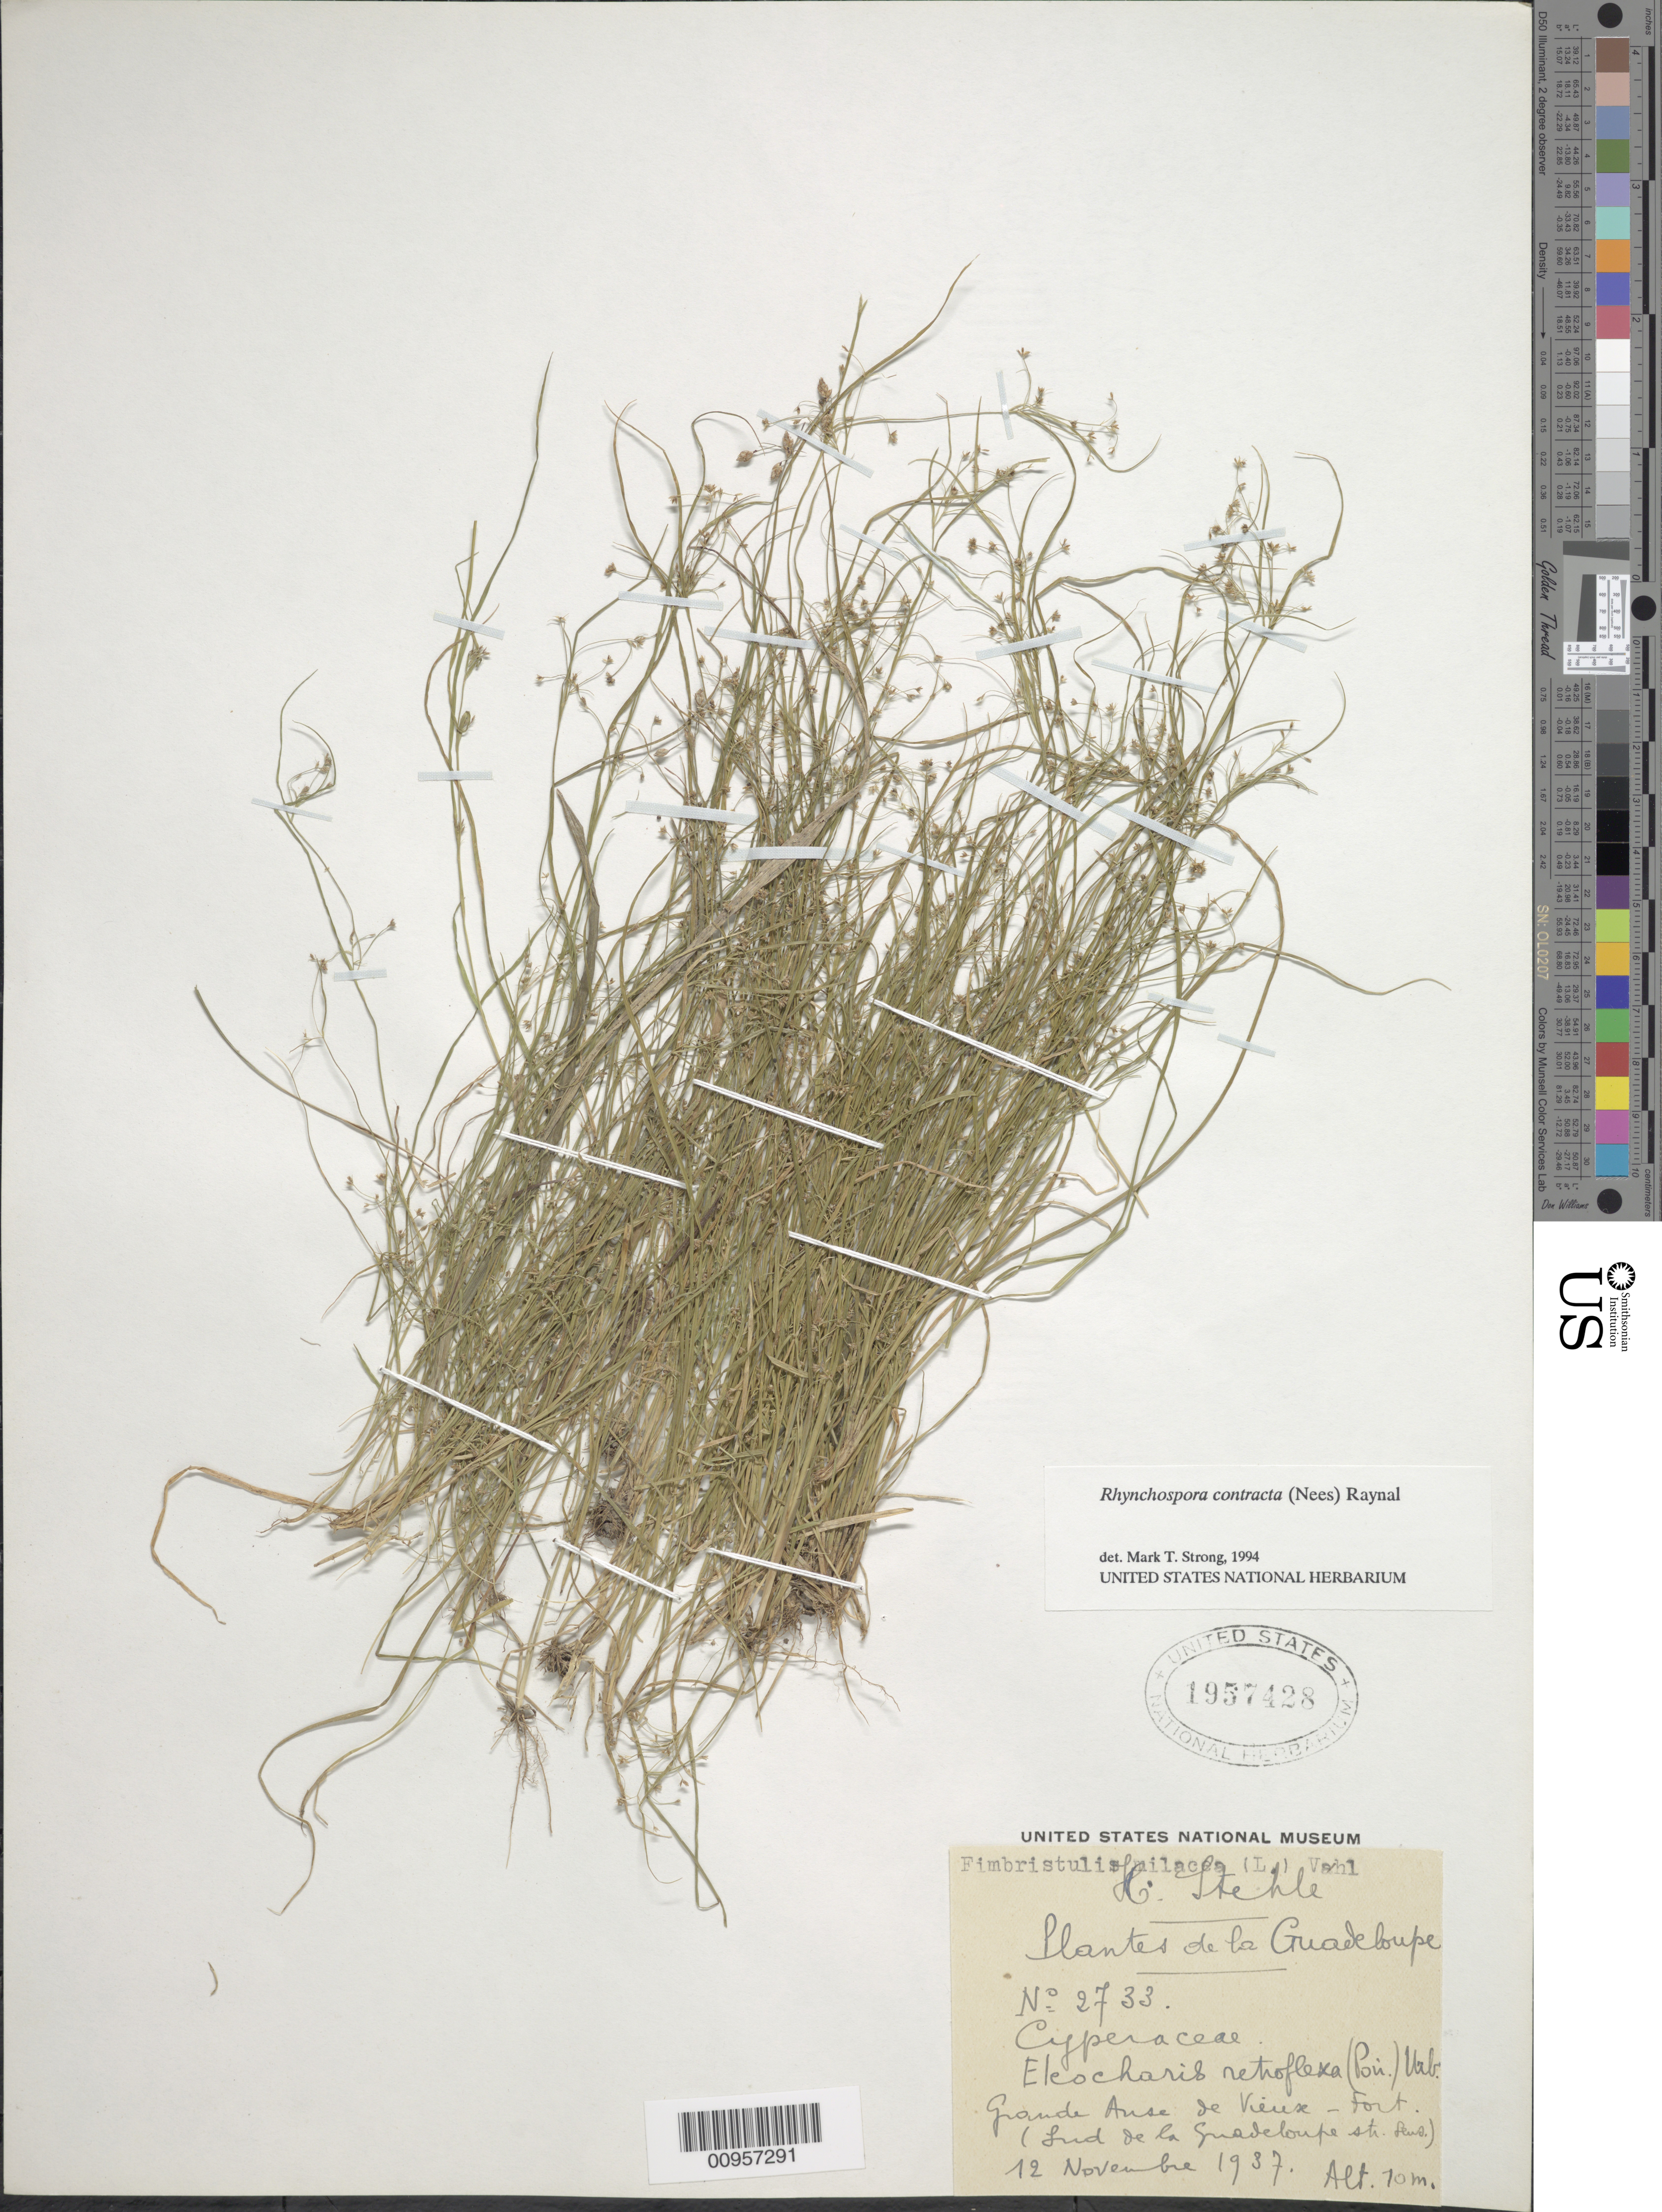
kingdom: Plantae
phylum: Tracheophyta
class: Liliopsida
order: Poales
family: Cyperaceae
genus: Rhynchospora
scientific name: Rhynchospora contracta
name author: (Nees) J. Raynal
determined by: Strong, M. T., (US), Smithsonian Institution - National Museum of Natural History (UNITED STATES)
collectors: H. Stehlé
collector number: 2733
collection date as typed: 12 Nov 1937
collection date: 1937-11-12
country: Guadeloupe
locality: Grande Anse de Vieux, Fort (Sud de la Guadeloupe "..")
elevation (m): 10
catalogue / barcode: US 1957428